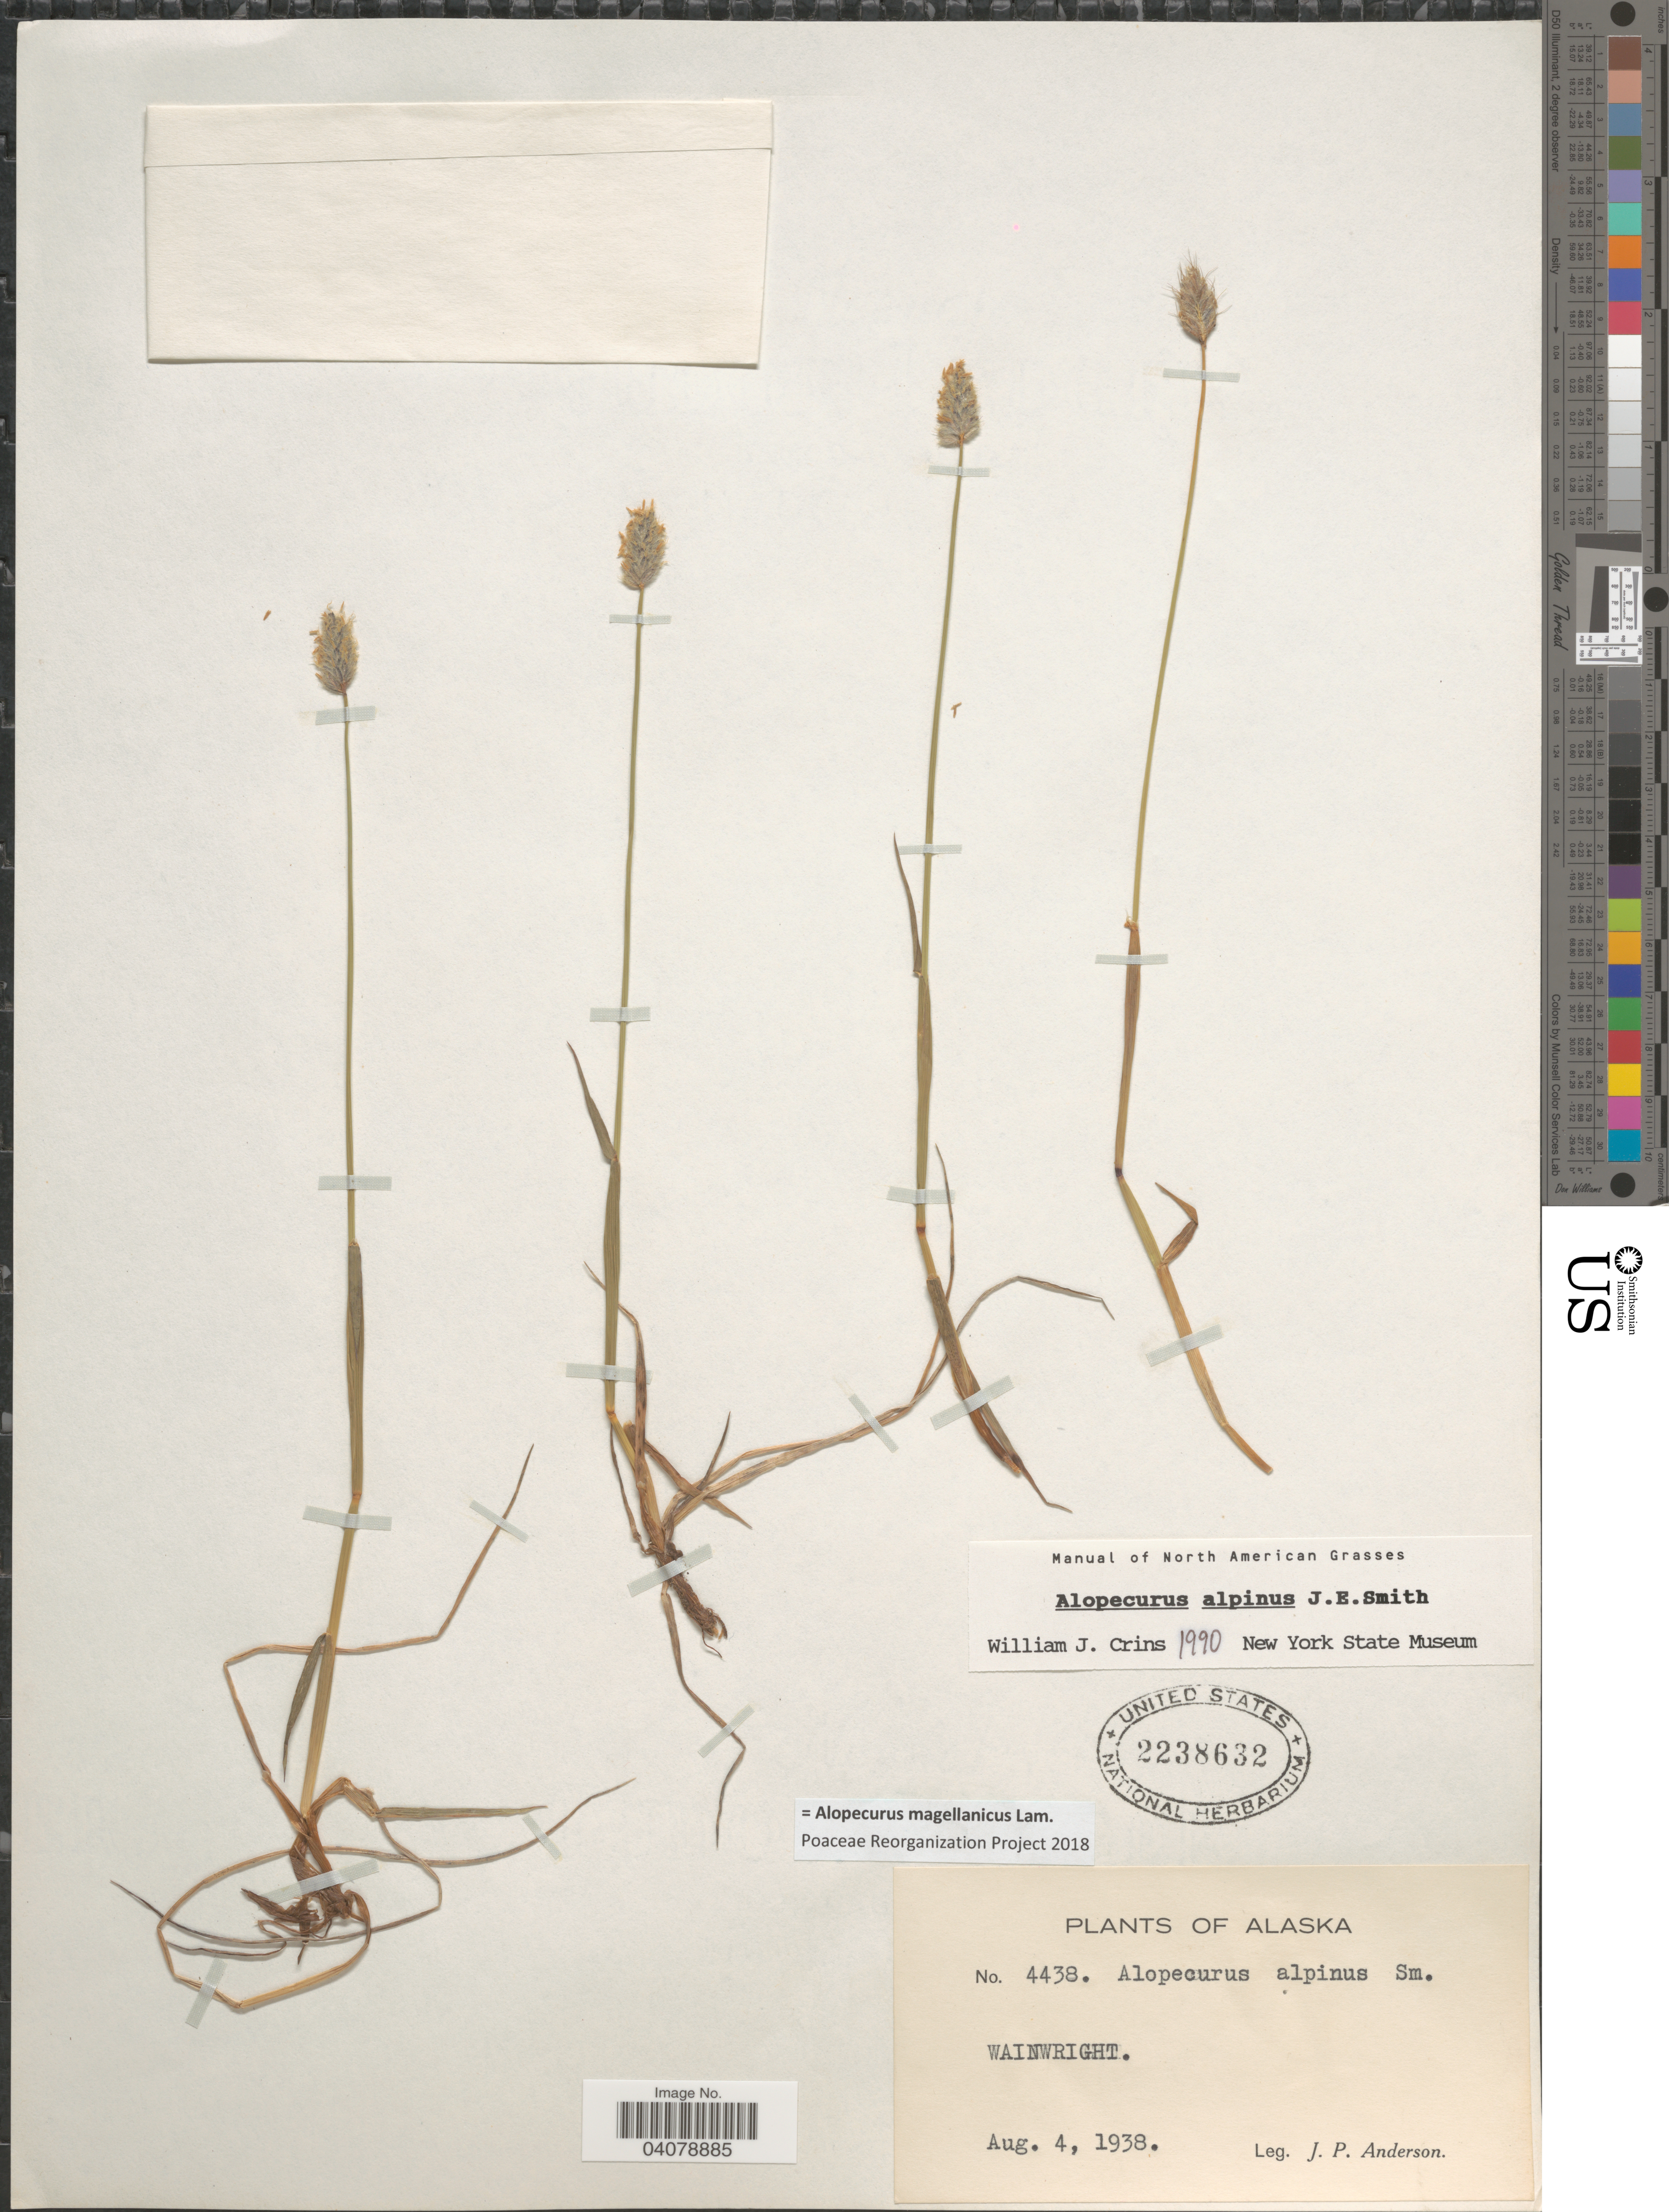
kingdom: Plantae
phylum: Tracheophyta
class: Liliopsida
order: Poales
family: Poaceae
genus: Alopecurus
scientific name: Alopecurus magellanicus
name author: Lam.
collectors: J. P. Anderson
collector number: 4438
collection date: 1938-08-04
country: United States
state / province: Alaska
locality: Wainwright.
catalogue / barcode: US 2238632